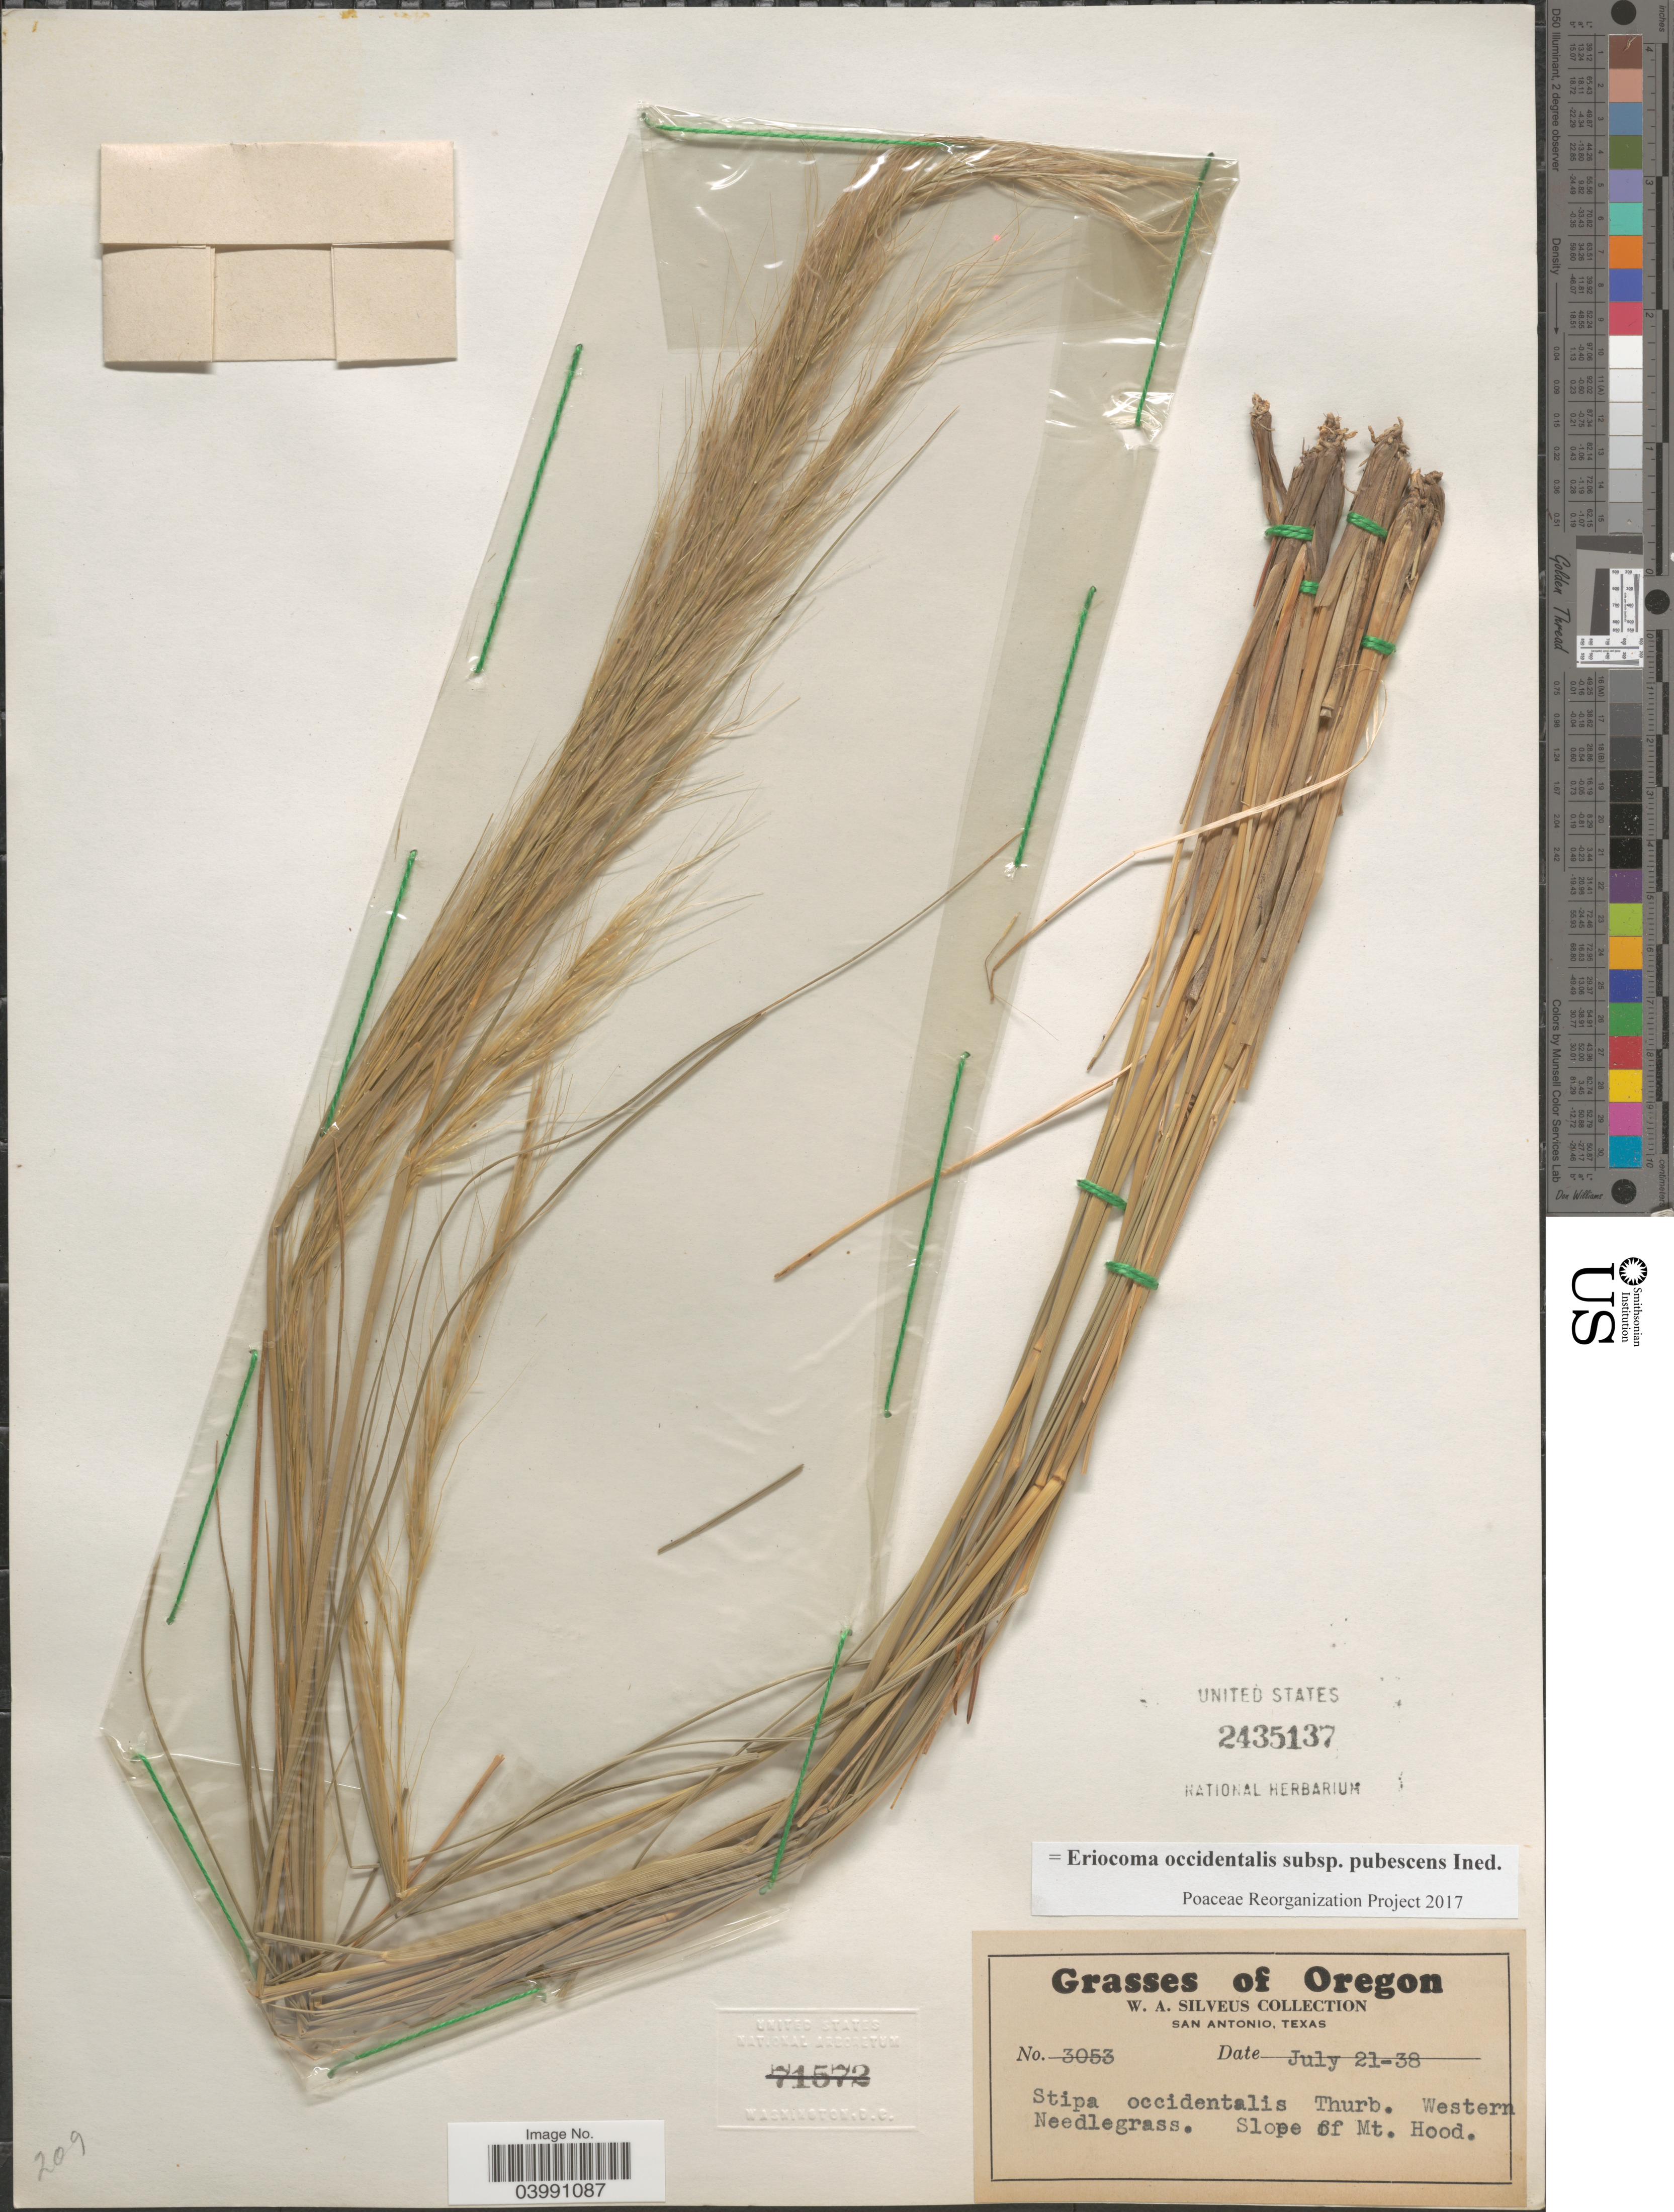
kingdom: Plantae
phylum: Tracheophyta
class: Liliopsida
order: Poales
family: Poaceae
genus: Eriocoma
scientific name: Eriocoma occidentalis subsp. pubescens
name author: (Vasey) Romasch.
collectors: W. Silveus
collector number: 3053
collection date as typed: Transcribed d/m/y: 21/7/38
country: United States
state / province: Oregon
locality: Western Needlegrass. Slope of Mt. Hood.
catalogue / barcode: US 2435137